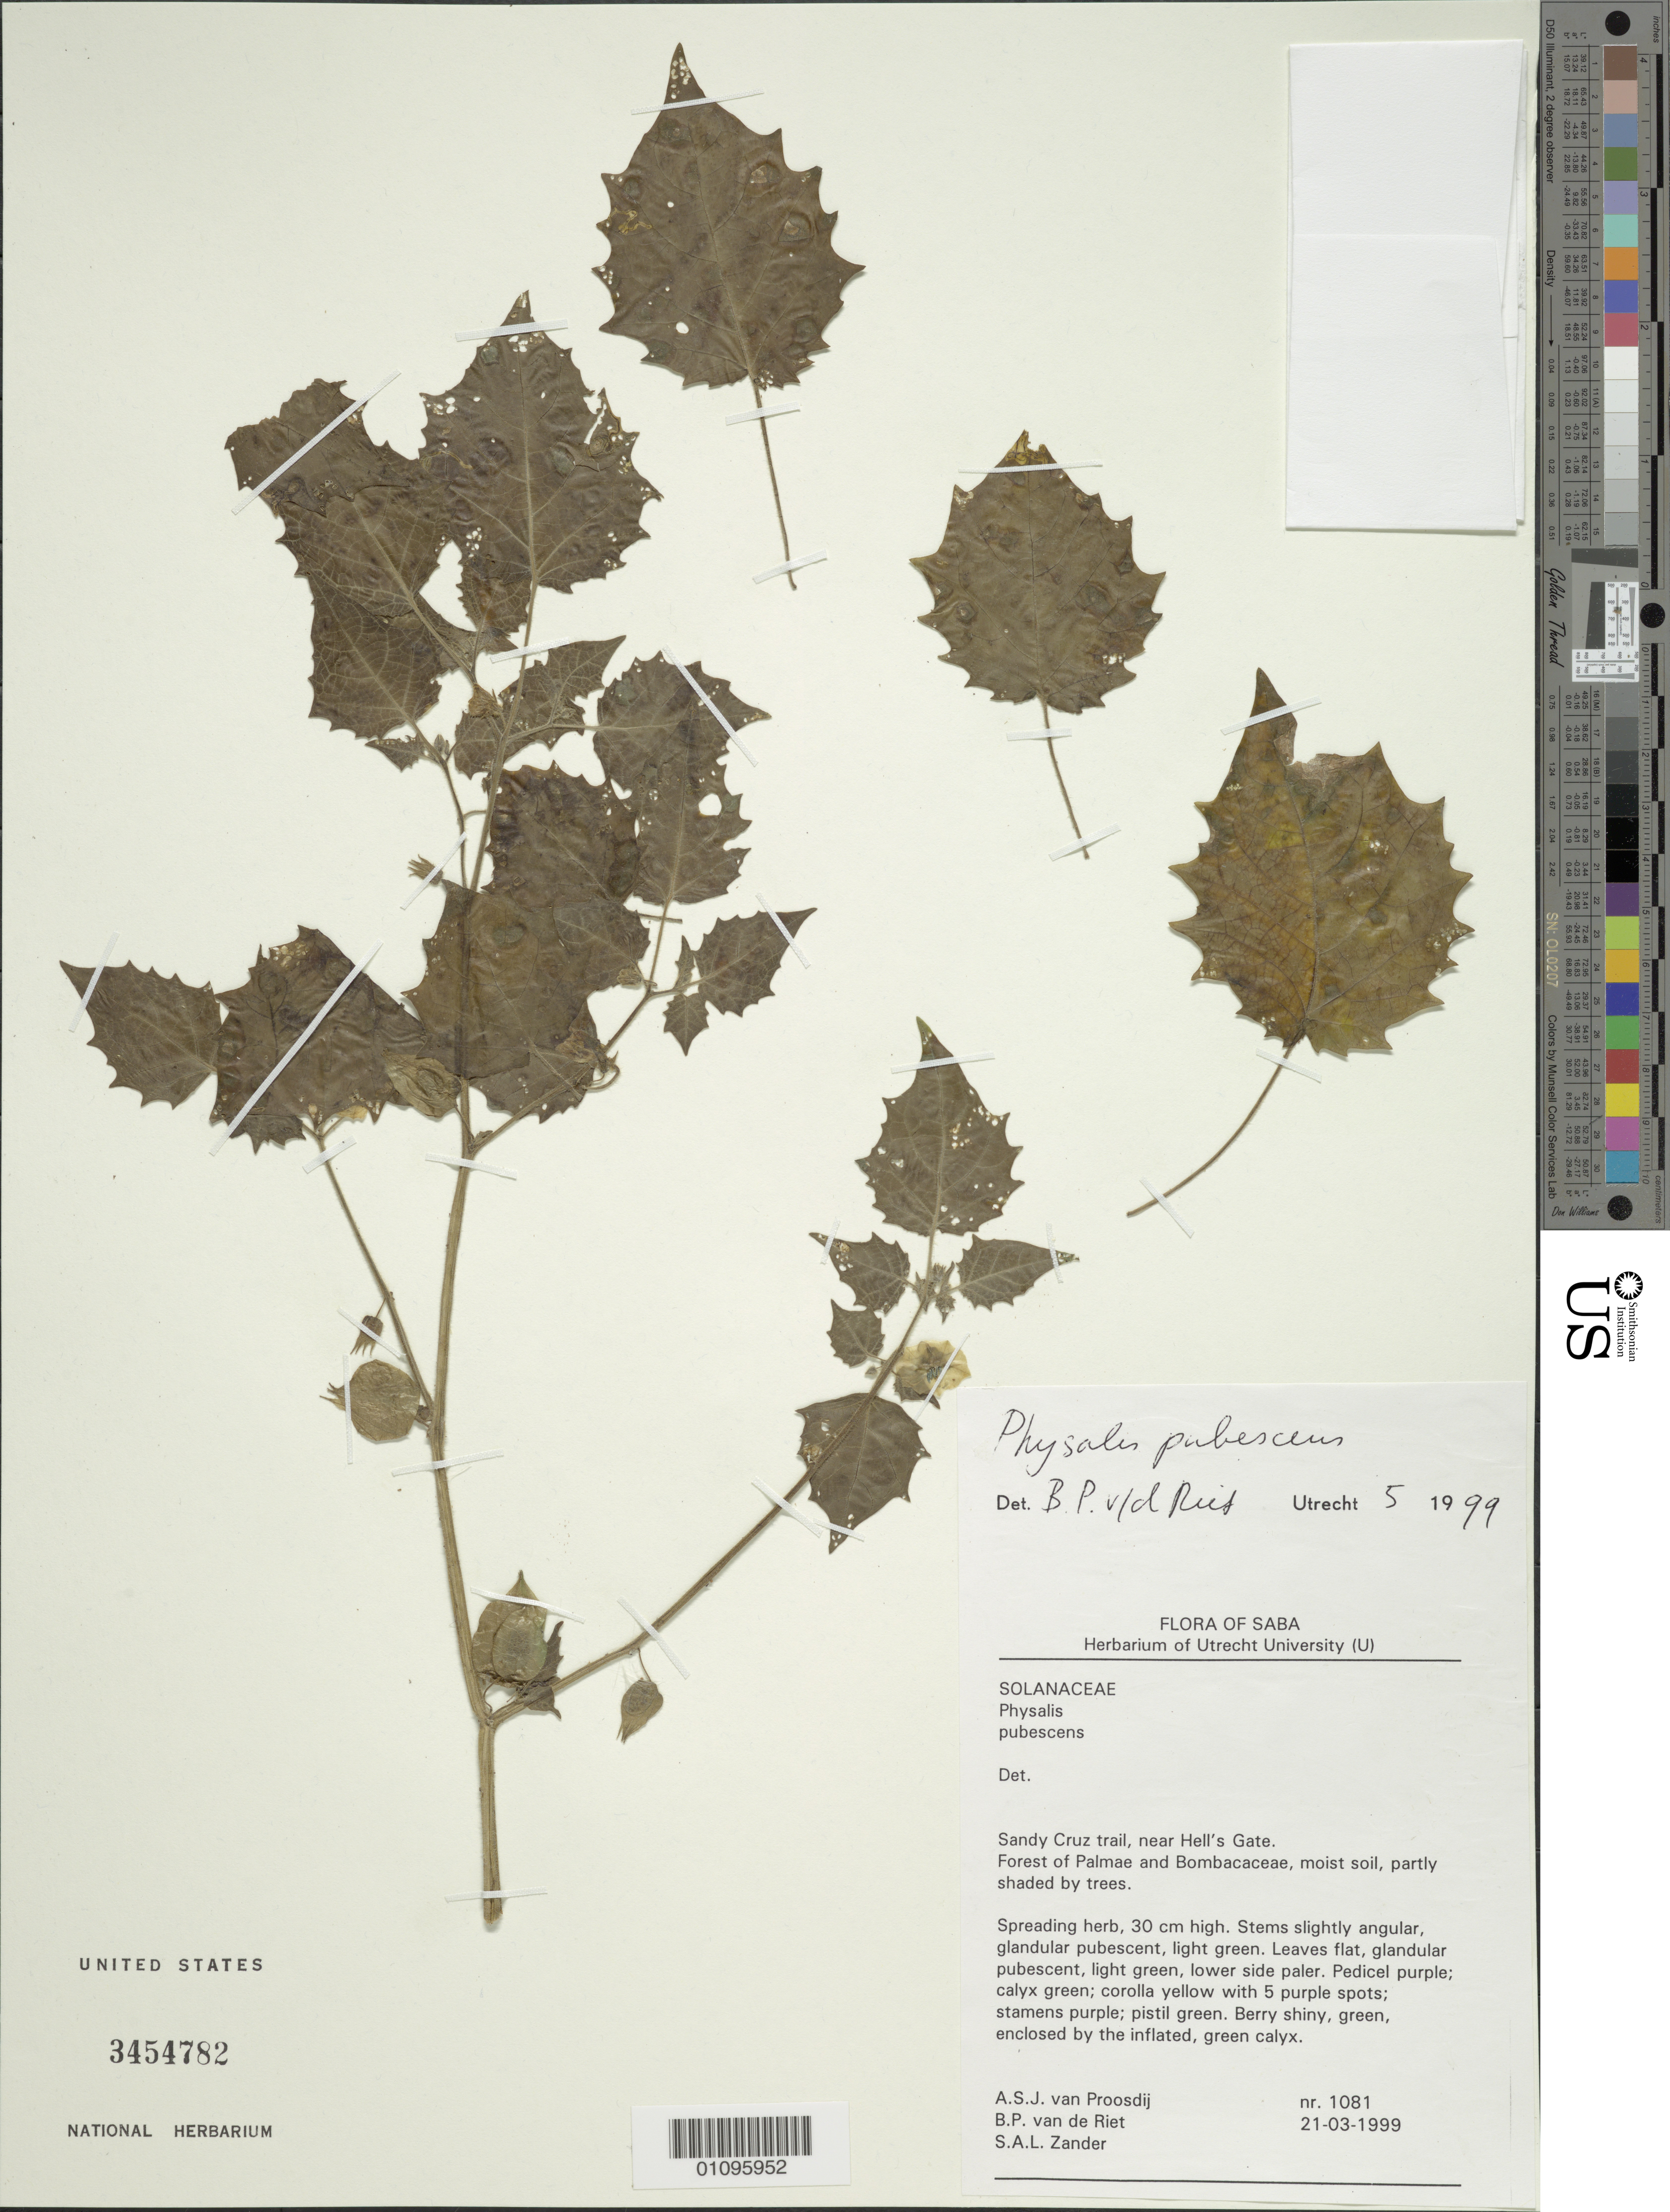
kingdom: Plantae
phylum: Tracheophyta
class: Magnoliopsida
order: Solanales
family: Solanaceae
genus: Physalis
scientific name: Physalis pubescens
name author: L.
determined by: Riet, B. P. van de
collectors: A. Proosdij, B. Riet & S. Zander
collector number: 1081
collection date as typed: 21 Mar 1999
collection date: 1999-03-21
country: Netherlands Antilles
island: Saba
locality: Sandy Cruz trail, near Hell's Gate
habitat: Forest of Palmae and Bombacaceae, moist soil, partly shaded by trees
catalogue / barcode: US 3454782